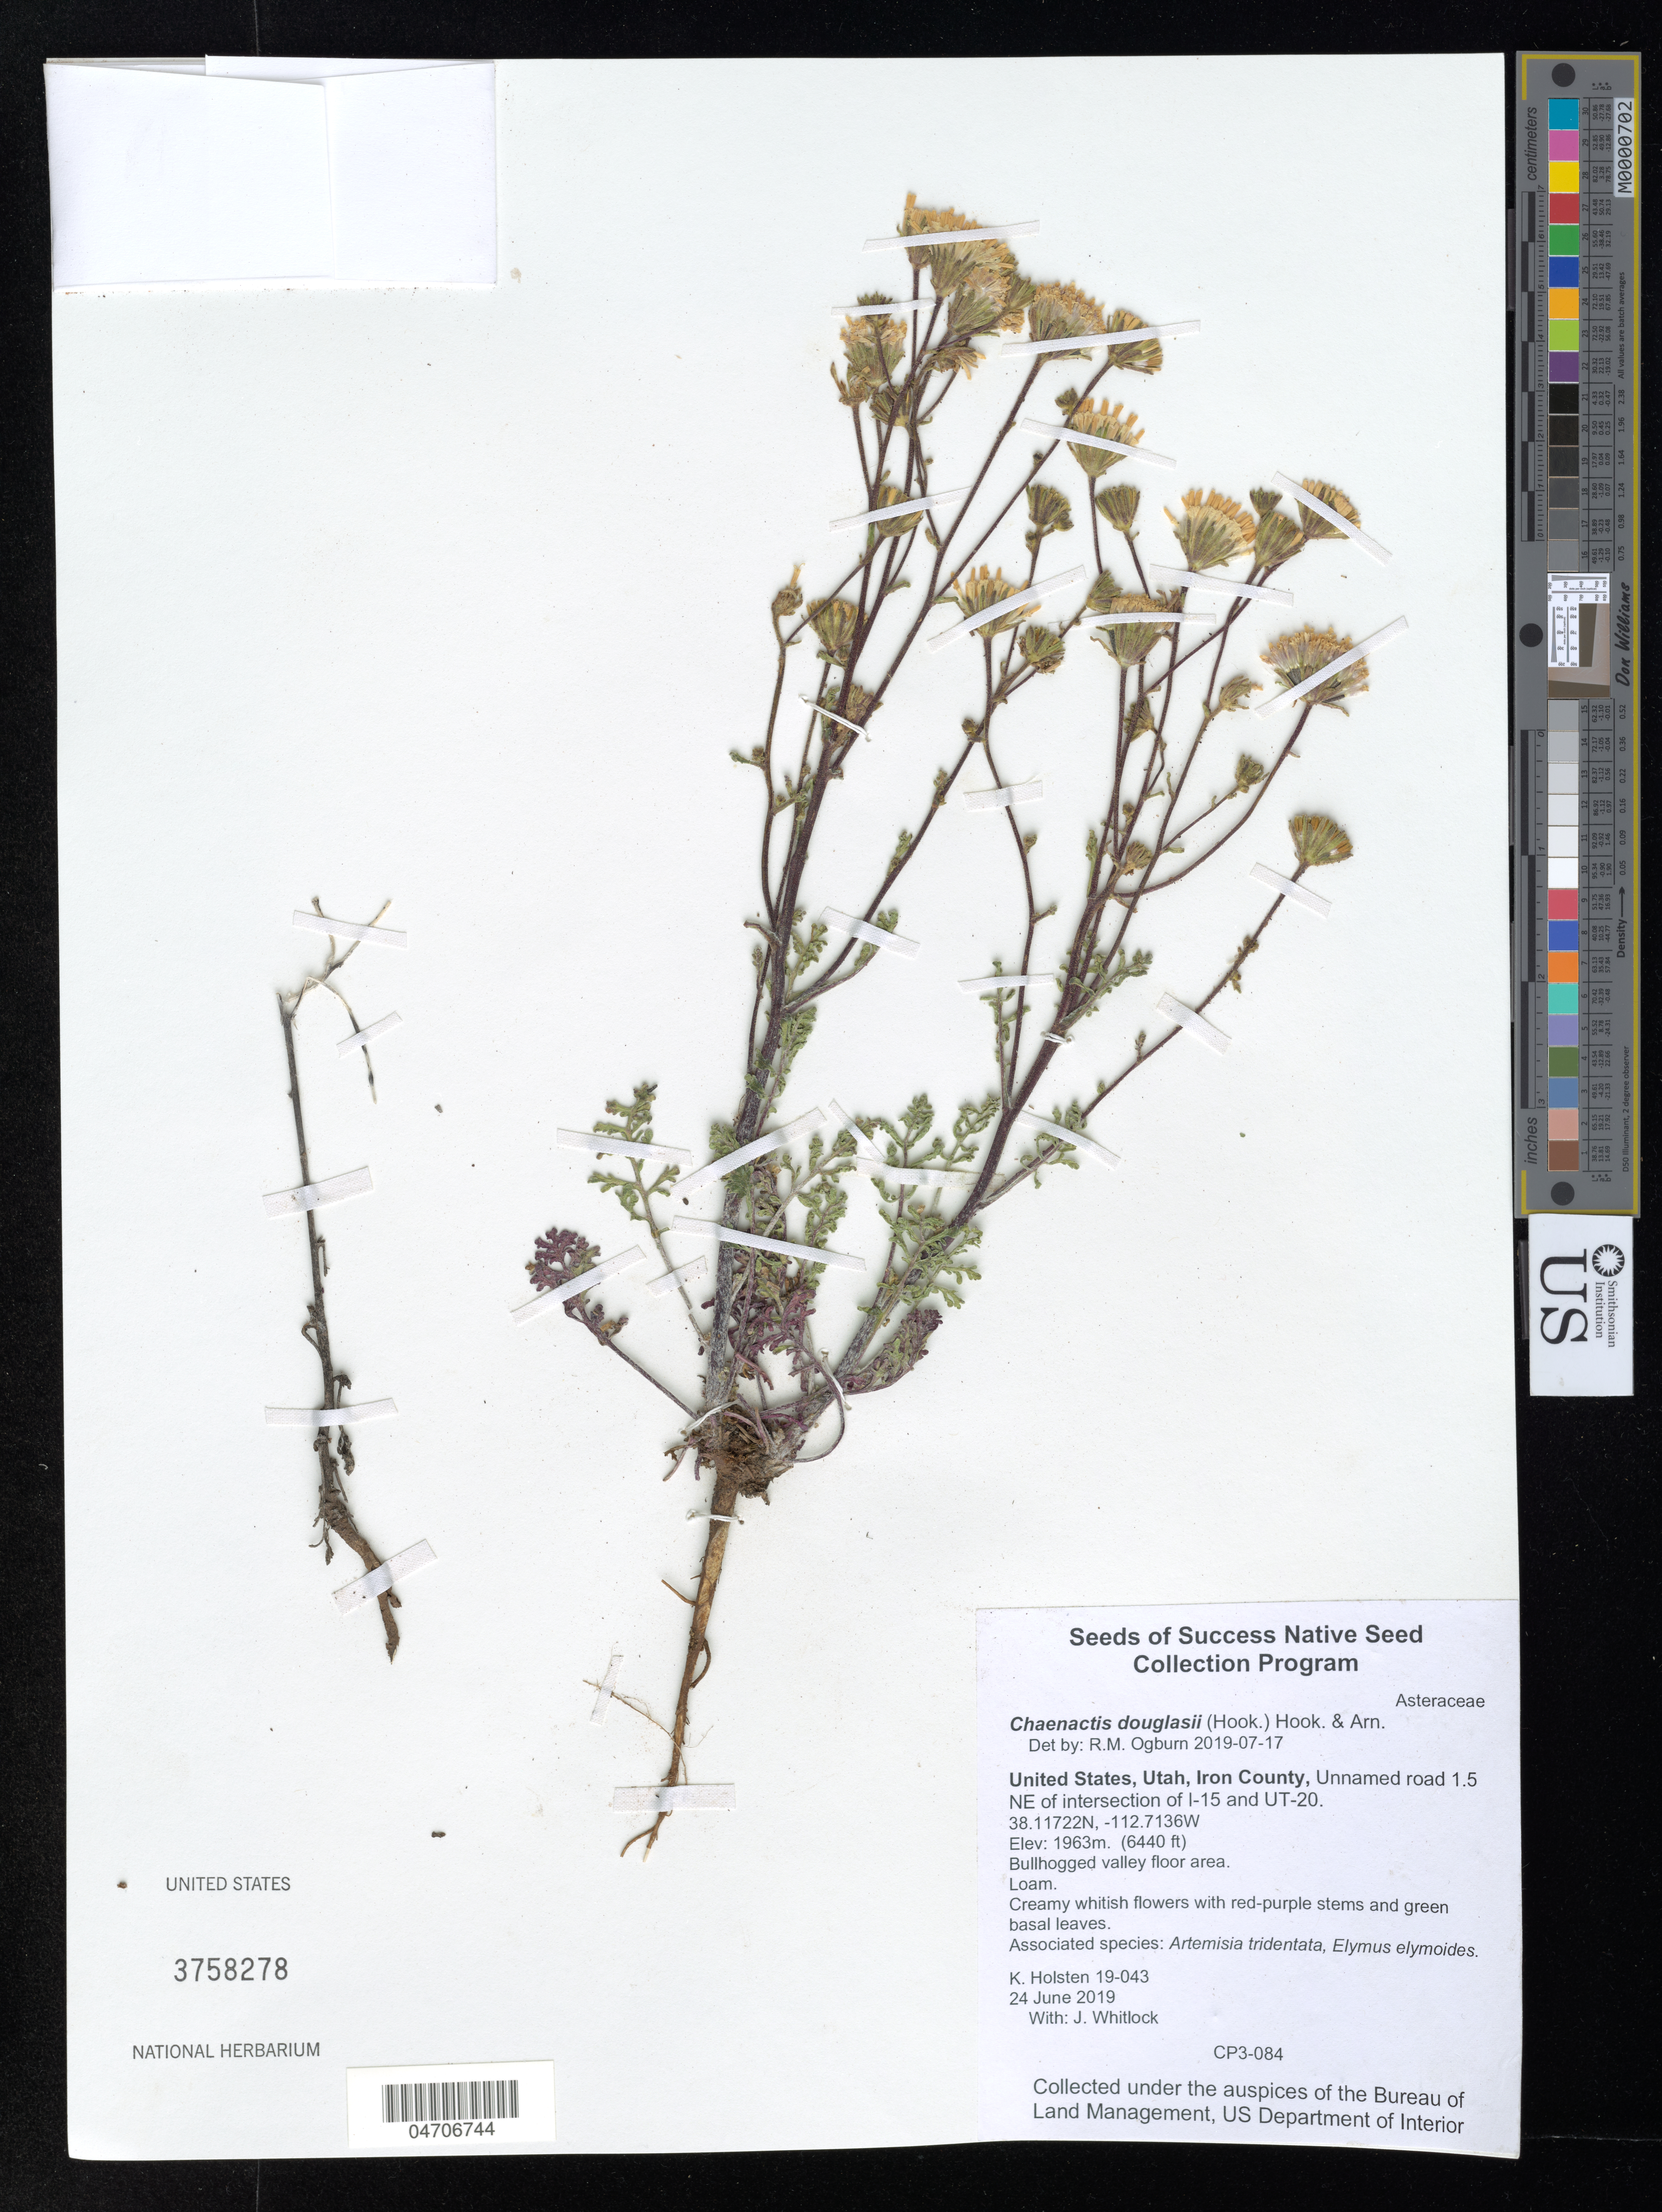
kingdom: Plantae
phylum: Tracheophyta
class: Magnoliopsida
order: Asterales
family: Asteraceae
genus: Chaenactis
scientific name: Chaenactis douglasii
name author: Hook. & Arn.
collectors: B. Ponman & A. Quintanar Castillo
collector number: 19-043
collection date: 2019-06-24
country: United States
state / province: Utah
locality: Iron County, Unnamed road 1.5 NE of intersection of I-15 and UT-20.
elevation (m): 1963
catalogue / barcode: US 3758278